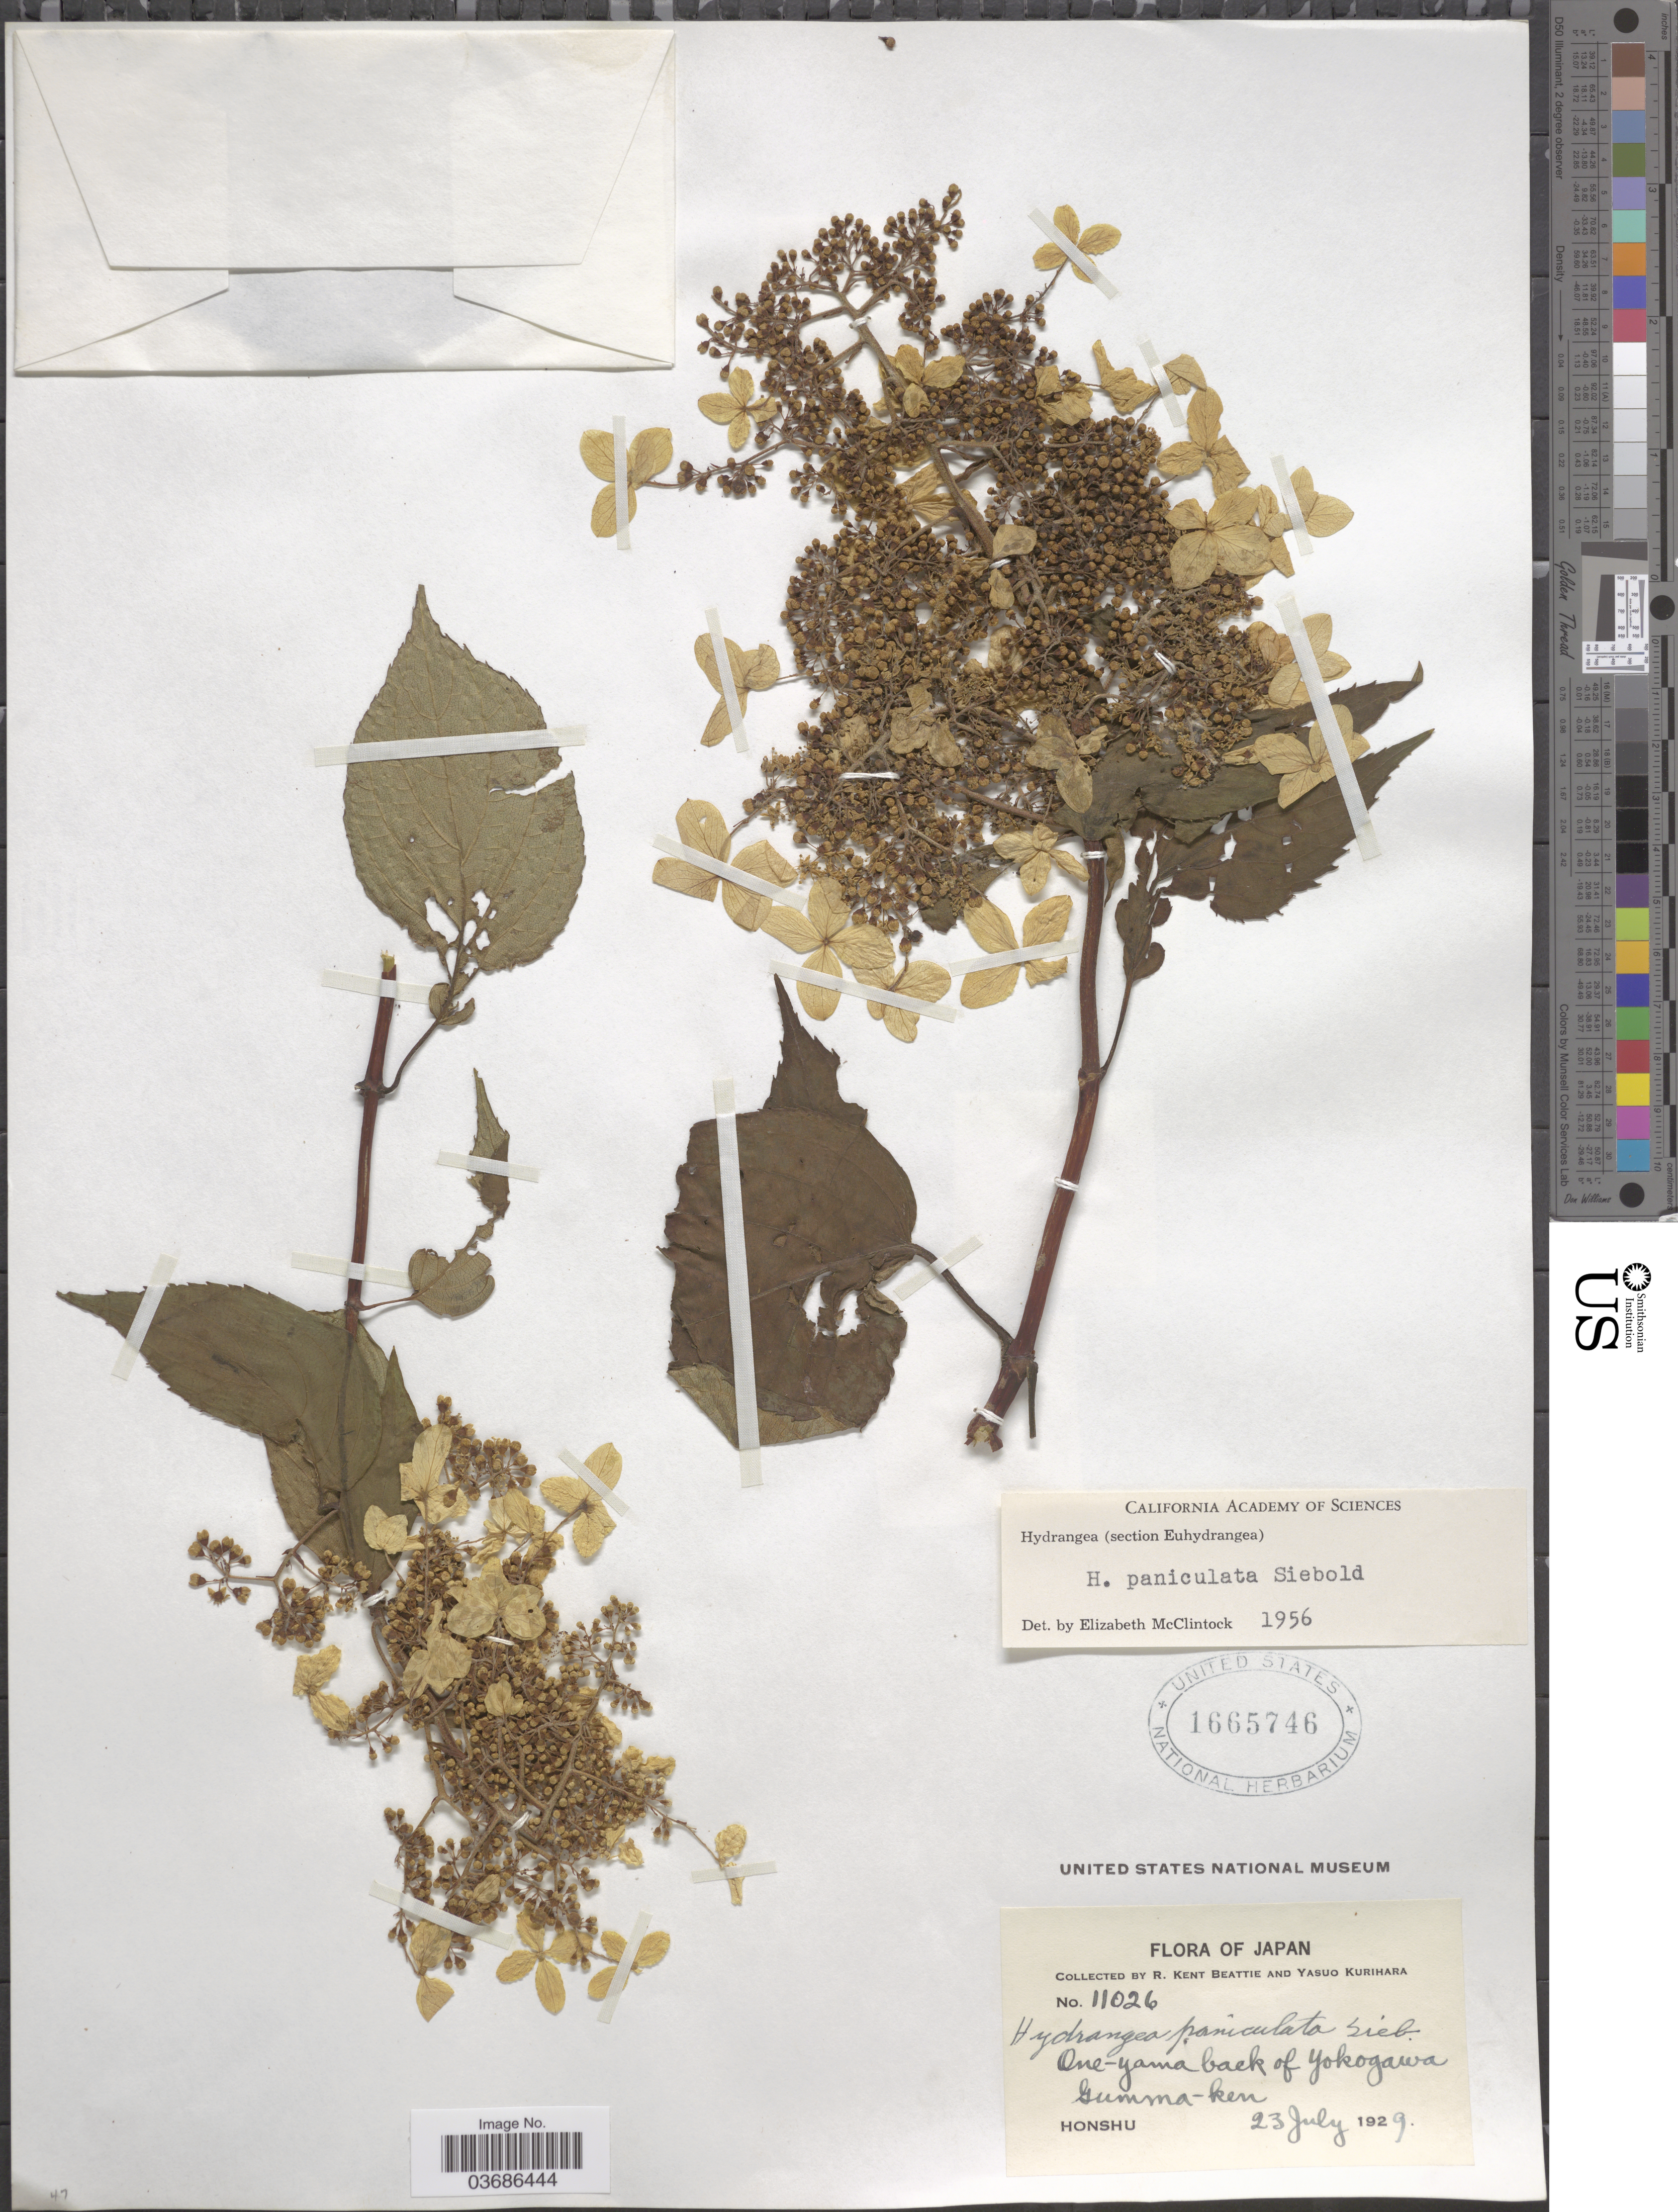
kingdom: Plantae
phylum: Tracheophyta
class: Magnoliopsida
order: Cornales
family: Hydrangeaceae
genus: Hydrangea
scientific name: Hydrangea paniculata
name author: Siebold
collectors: R. K. Beattie & Y. Kurihara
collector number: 11026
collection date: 1929-07-23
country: Japan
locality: One-yama back of Yokogawa. Gumma-ken. Honshu.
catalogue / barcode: US 1665746